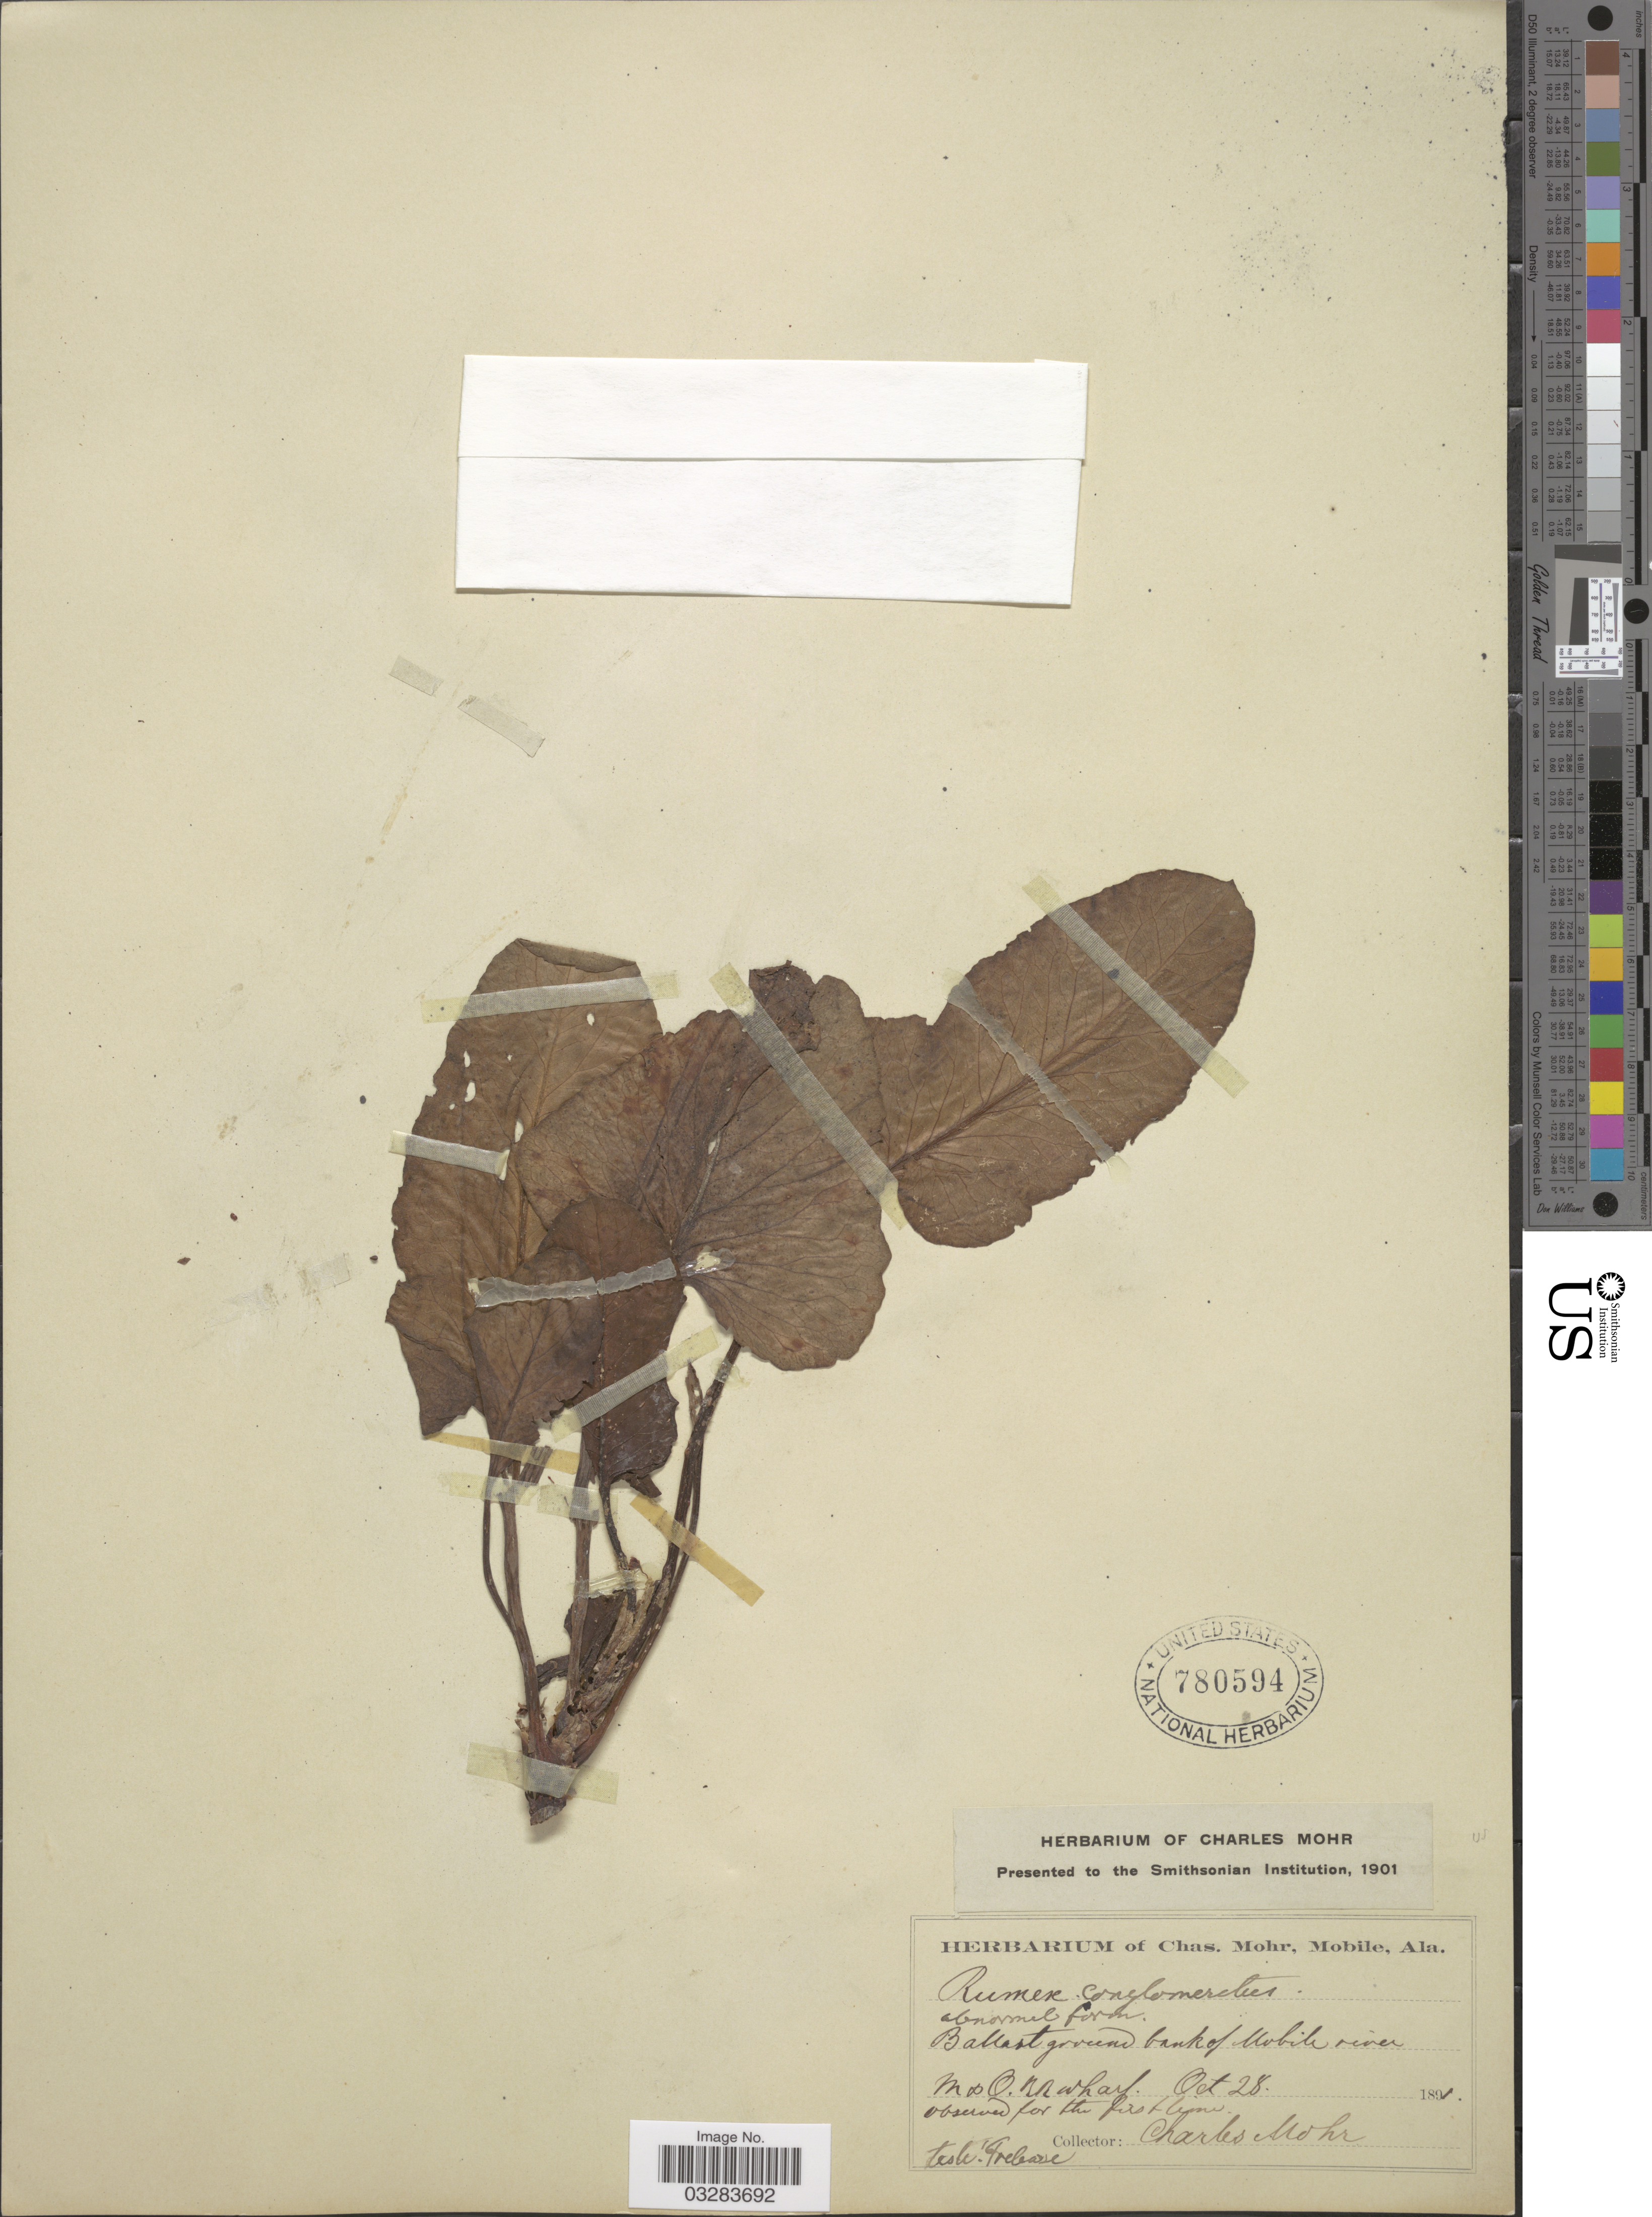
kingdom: Plantae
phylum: Tracheophyta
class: Magnoliopsida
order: Caryophyllales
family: Polygonaceae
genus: Rumex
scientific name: Rumex conglomeratus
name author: Murray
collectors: Mohr, C. T. (herbarium)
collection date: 1891-10-28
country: United States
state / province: Alabama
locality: Ballast ground, bank of Mobile river. M. and O. RR Wharf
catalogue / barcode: US 780594